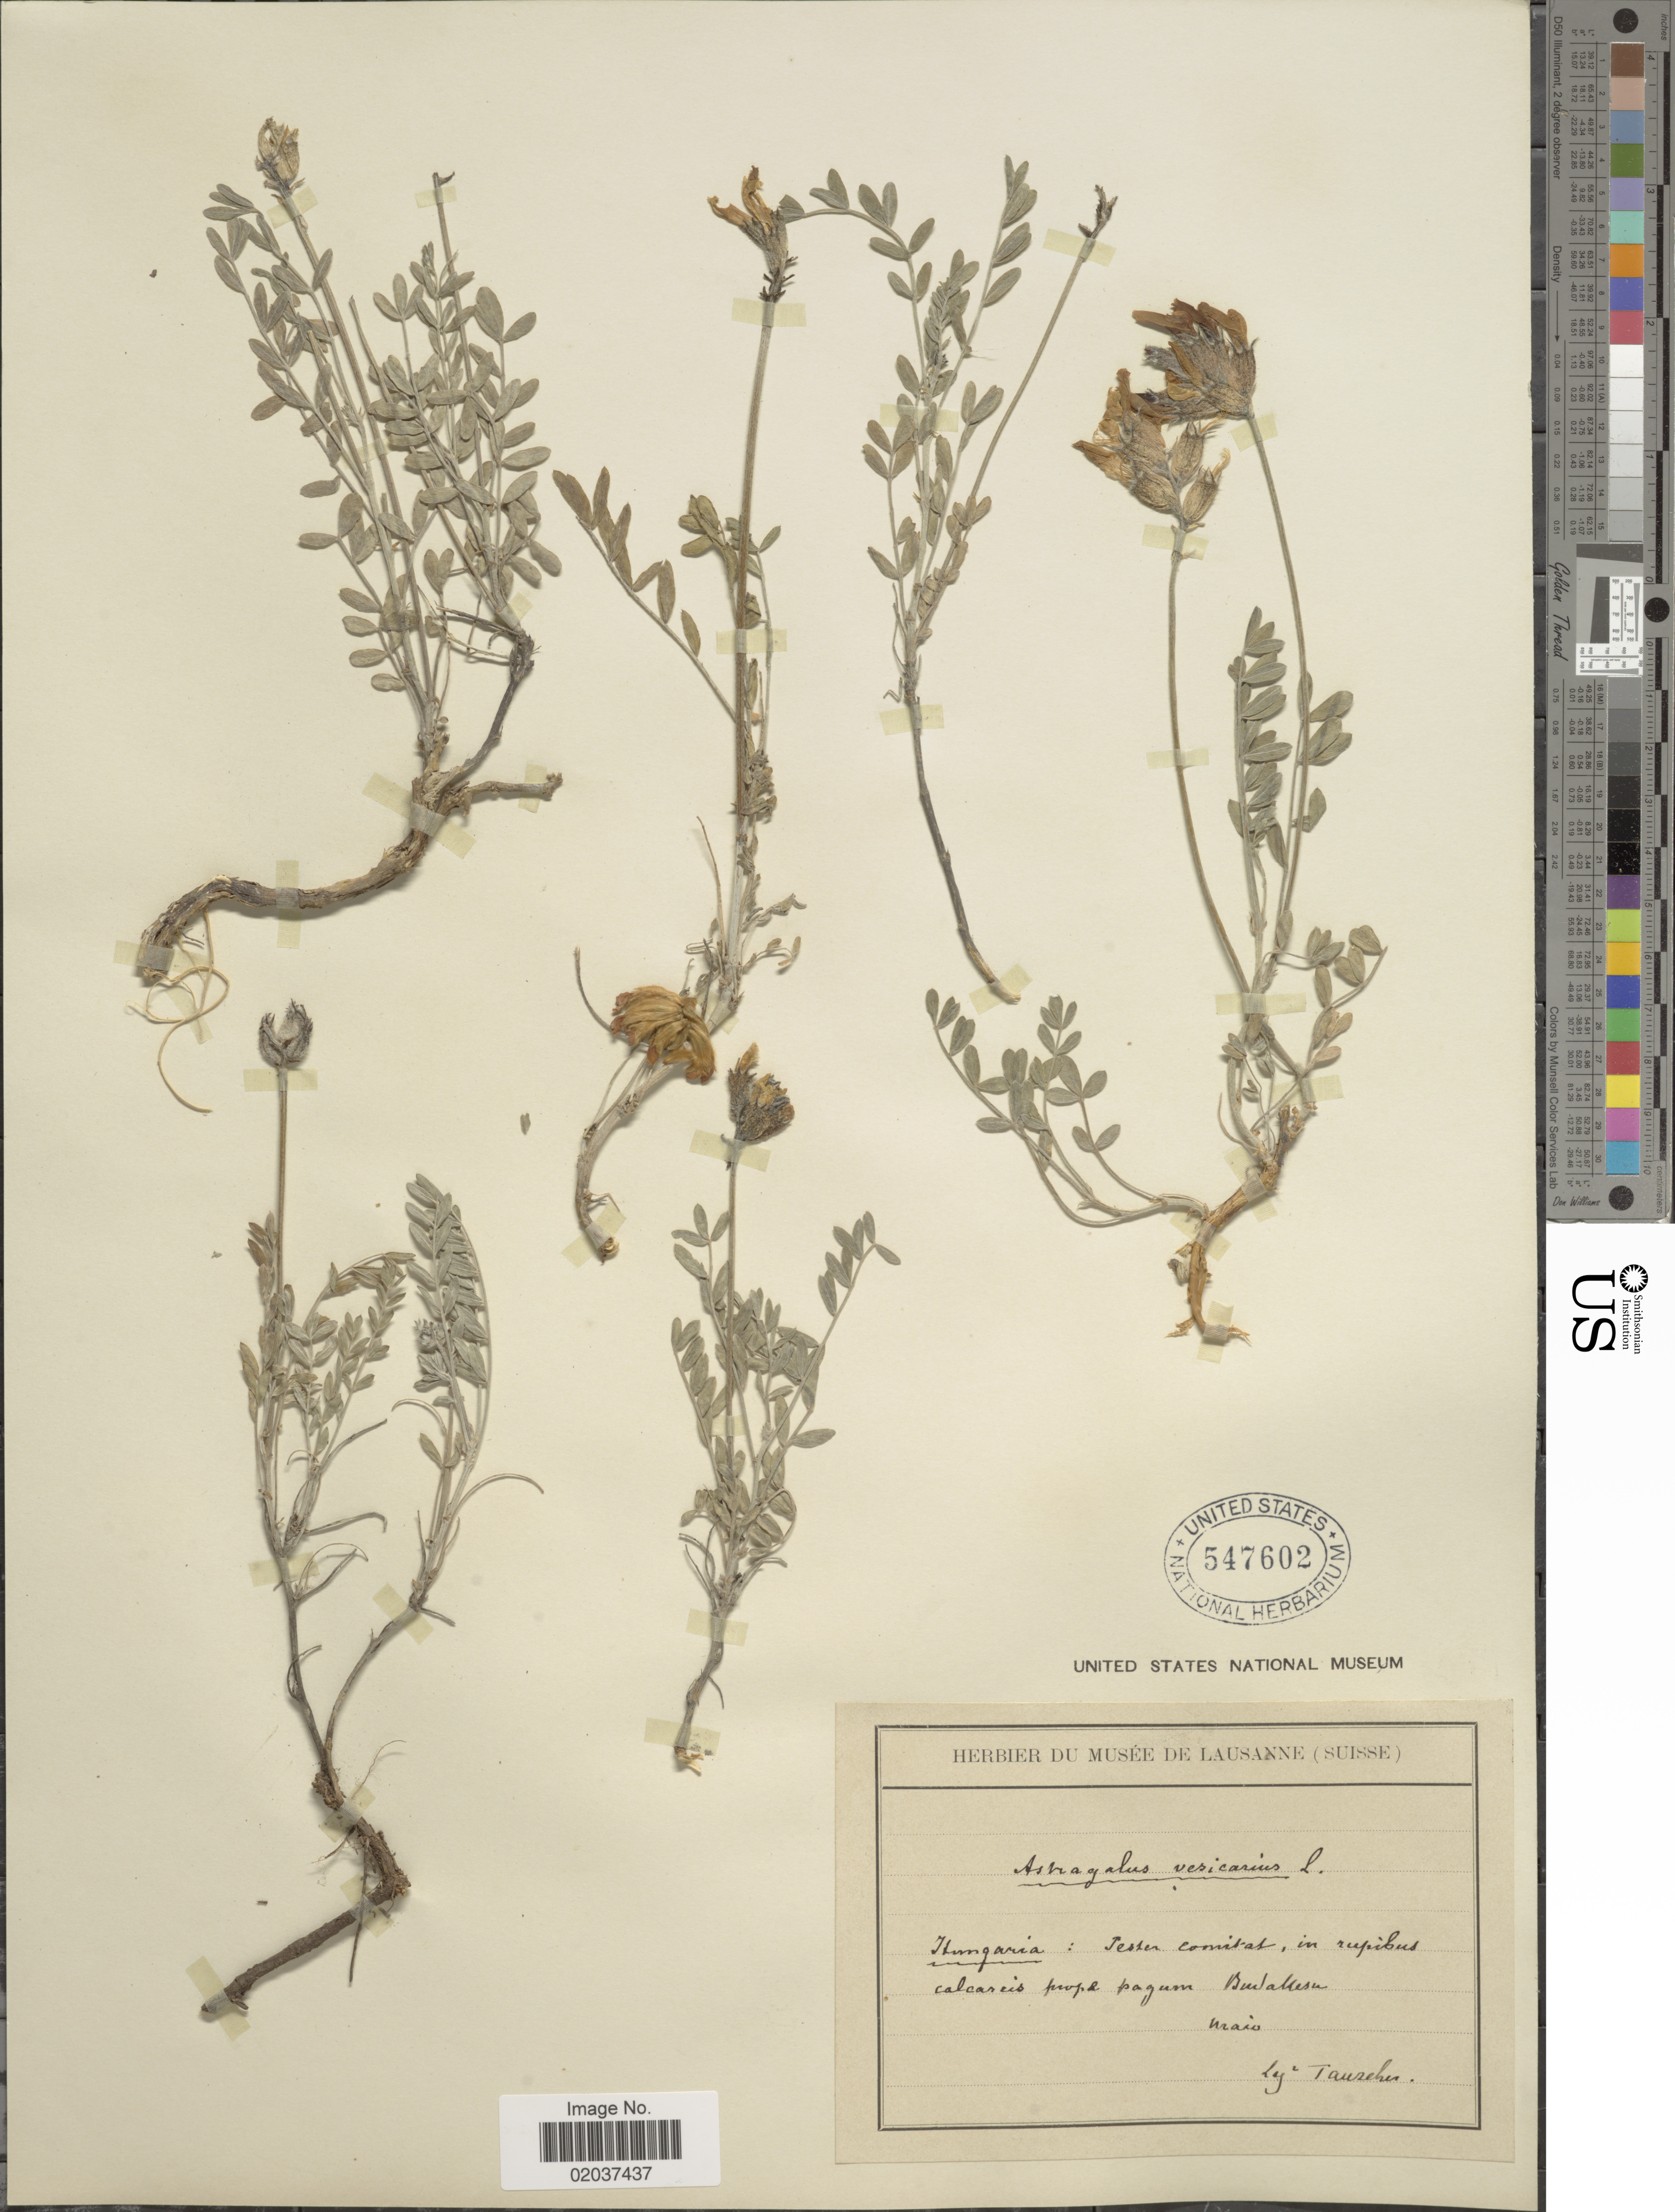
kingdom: Plantae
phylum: Tracheophyta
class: Magnoliopsida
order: Fabales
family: Fabaceae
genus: Astragalus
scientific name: Astragalus vesicarius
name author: L.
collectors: Tauscher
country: Hungary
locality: Hungaria: Testen comitat in rupibus calcarais prope pagum Buidamesen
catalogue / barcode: US 547602